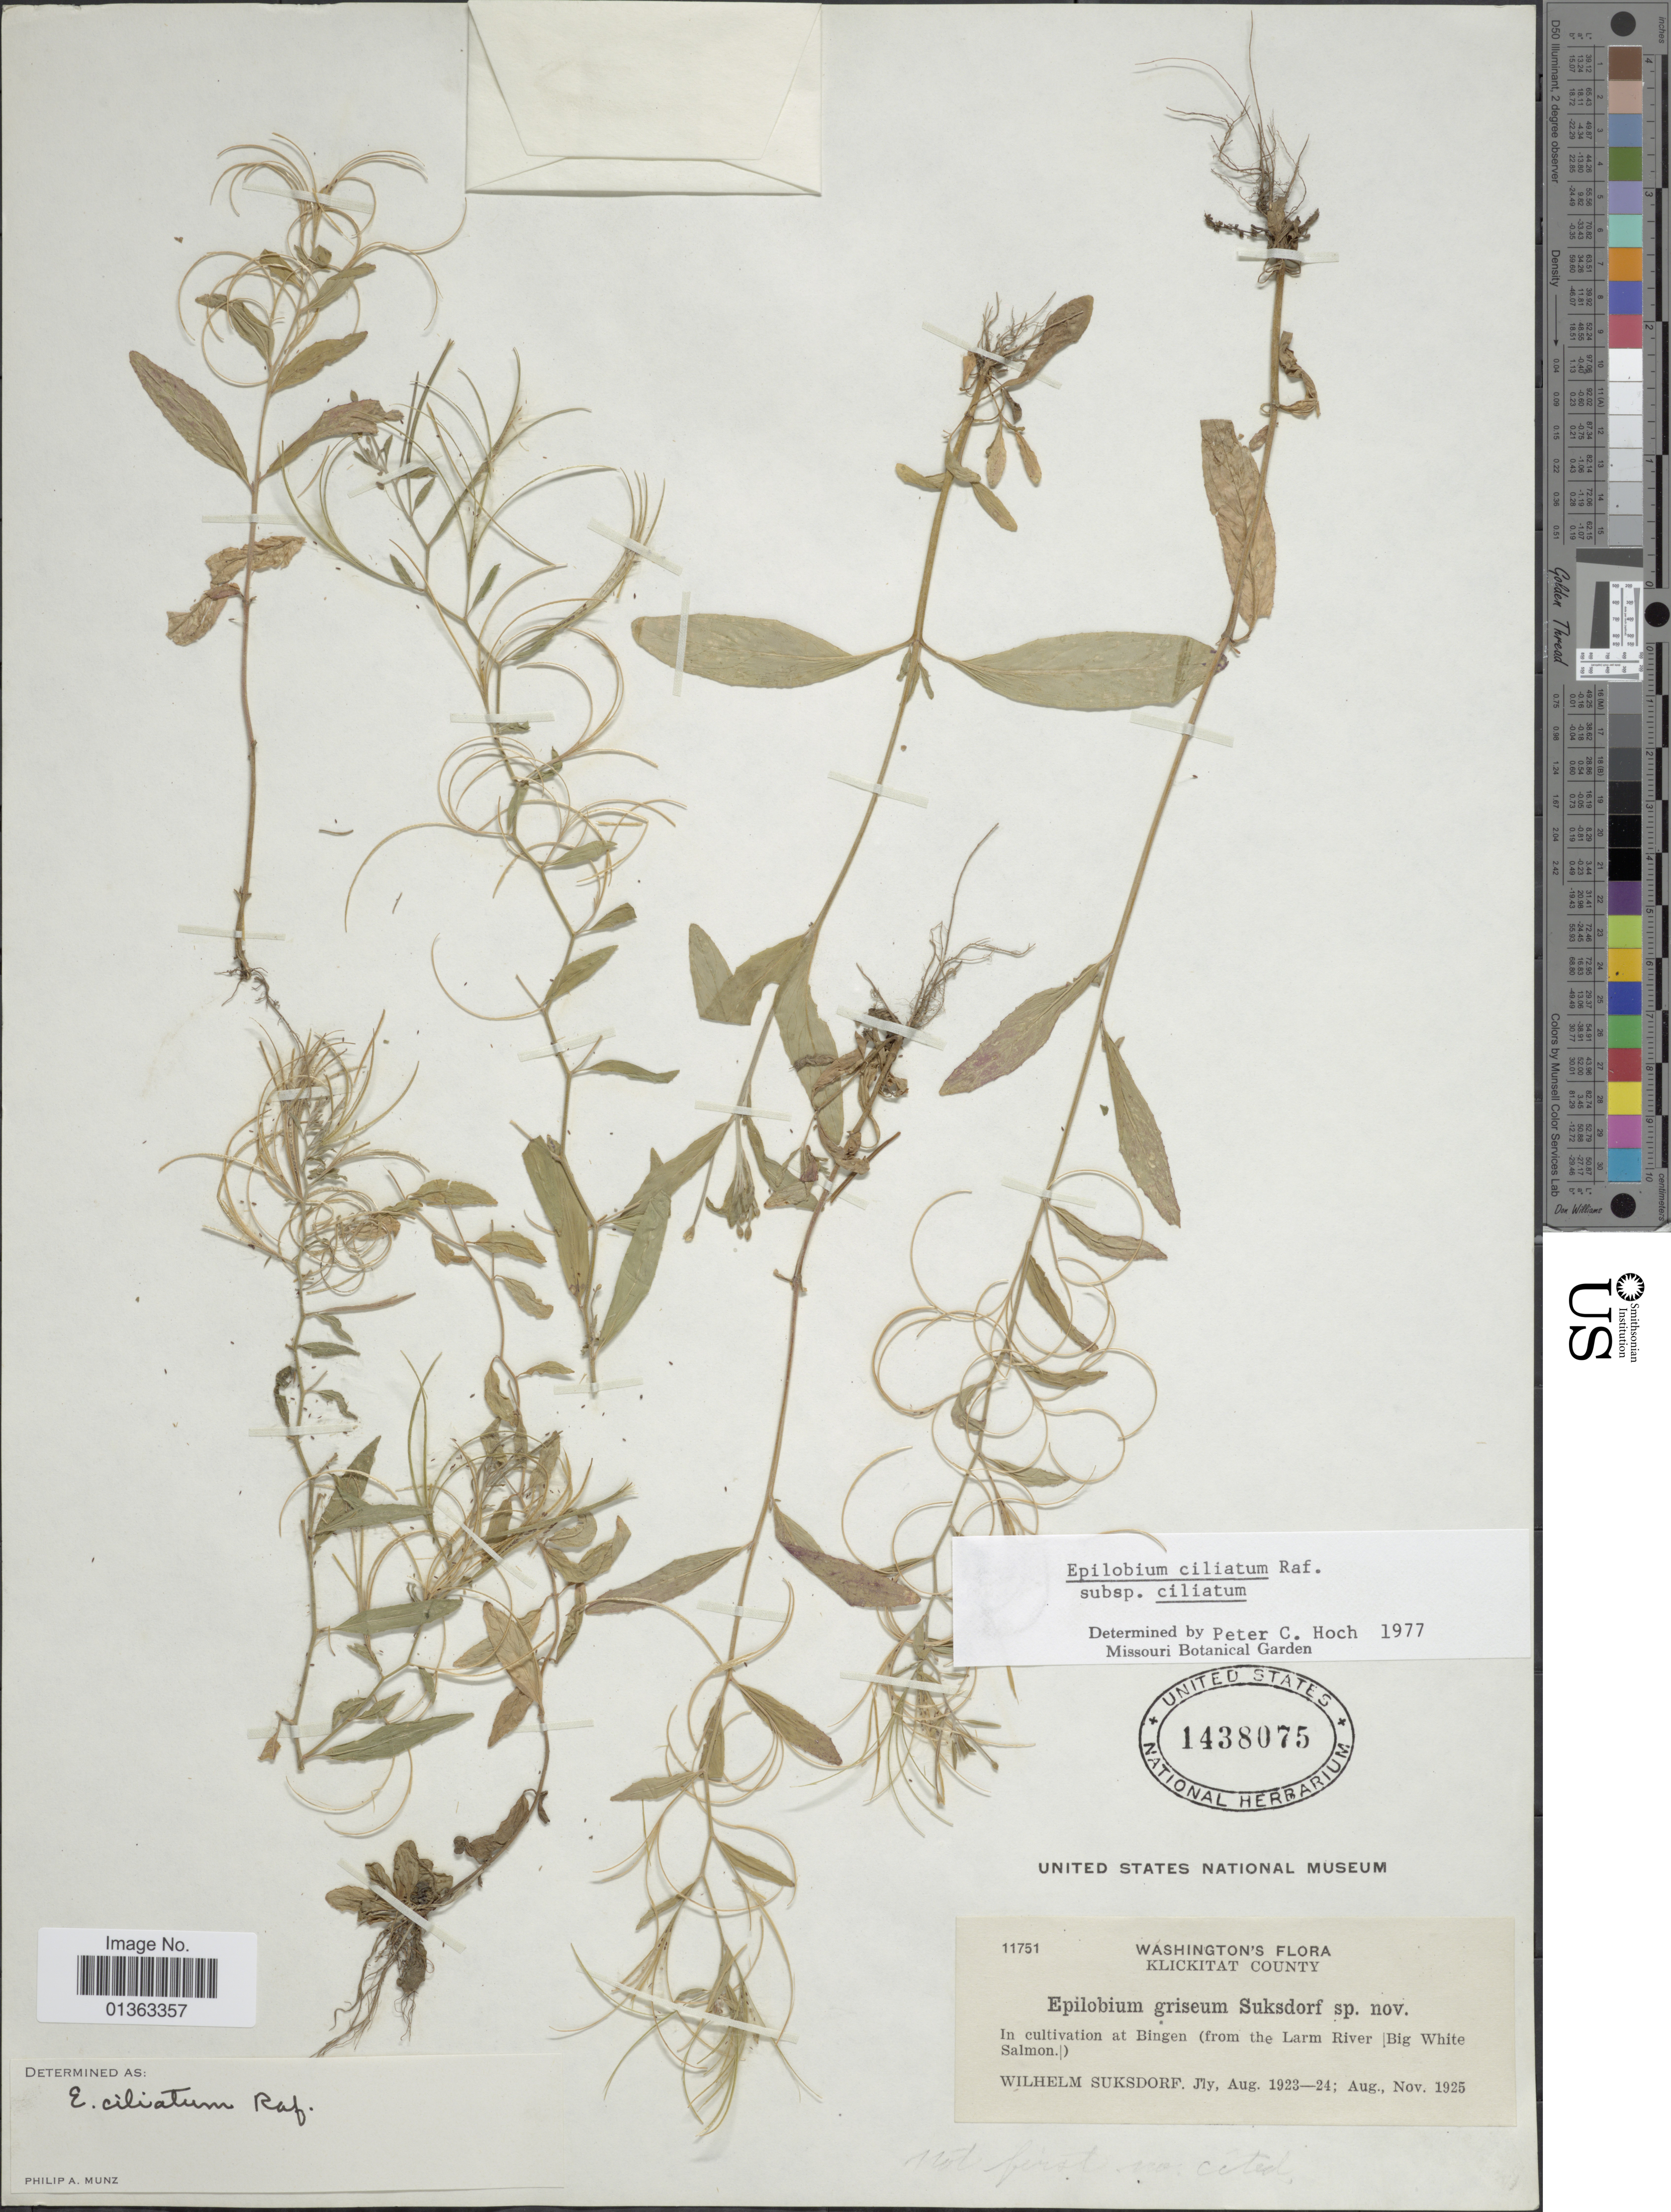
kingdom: Plantae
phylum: Tracheophyta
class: Magnoliopsida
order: Myrtales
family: Onagraceae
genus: Epilobium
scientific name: Epilobium ciliatum subsp. ciliatum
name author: Raf.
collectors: W. N. Suksdorf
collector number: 11751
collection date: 1923-07/1925-11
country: United States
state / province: Washington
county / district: Klickitat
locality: Klickitat County. In cultivation at Bingen (from the Larm River [Big White Salmon]).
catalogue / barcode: US 1438075